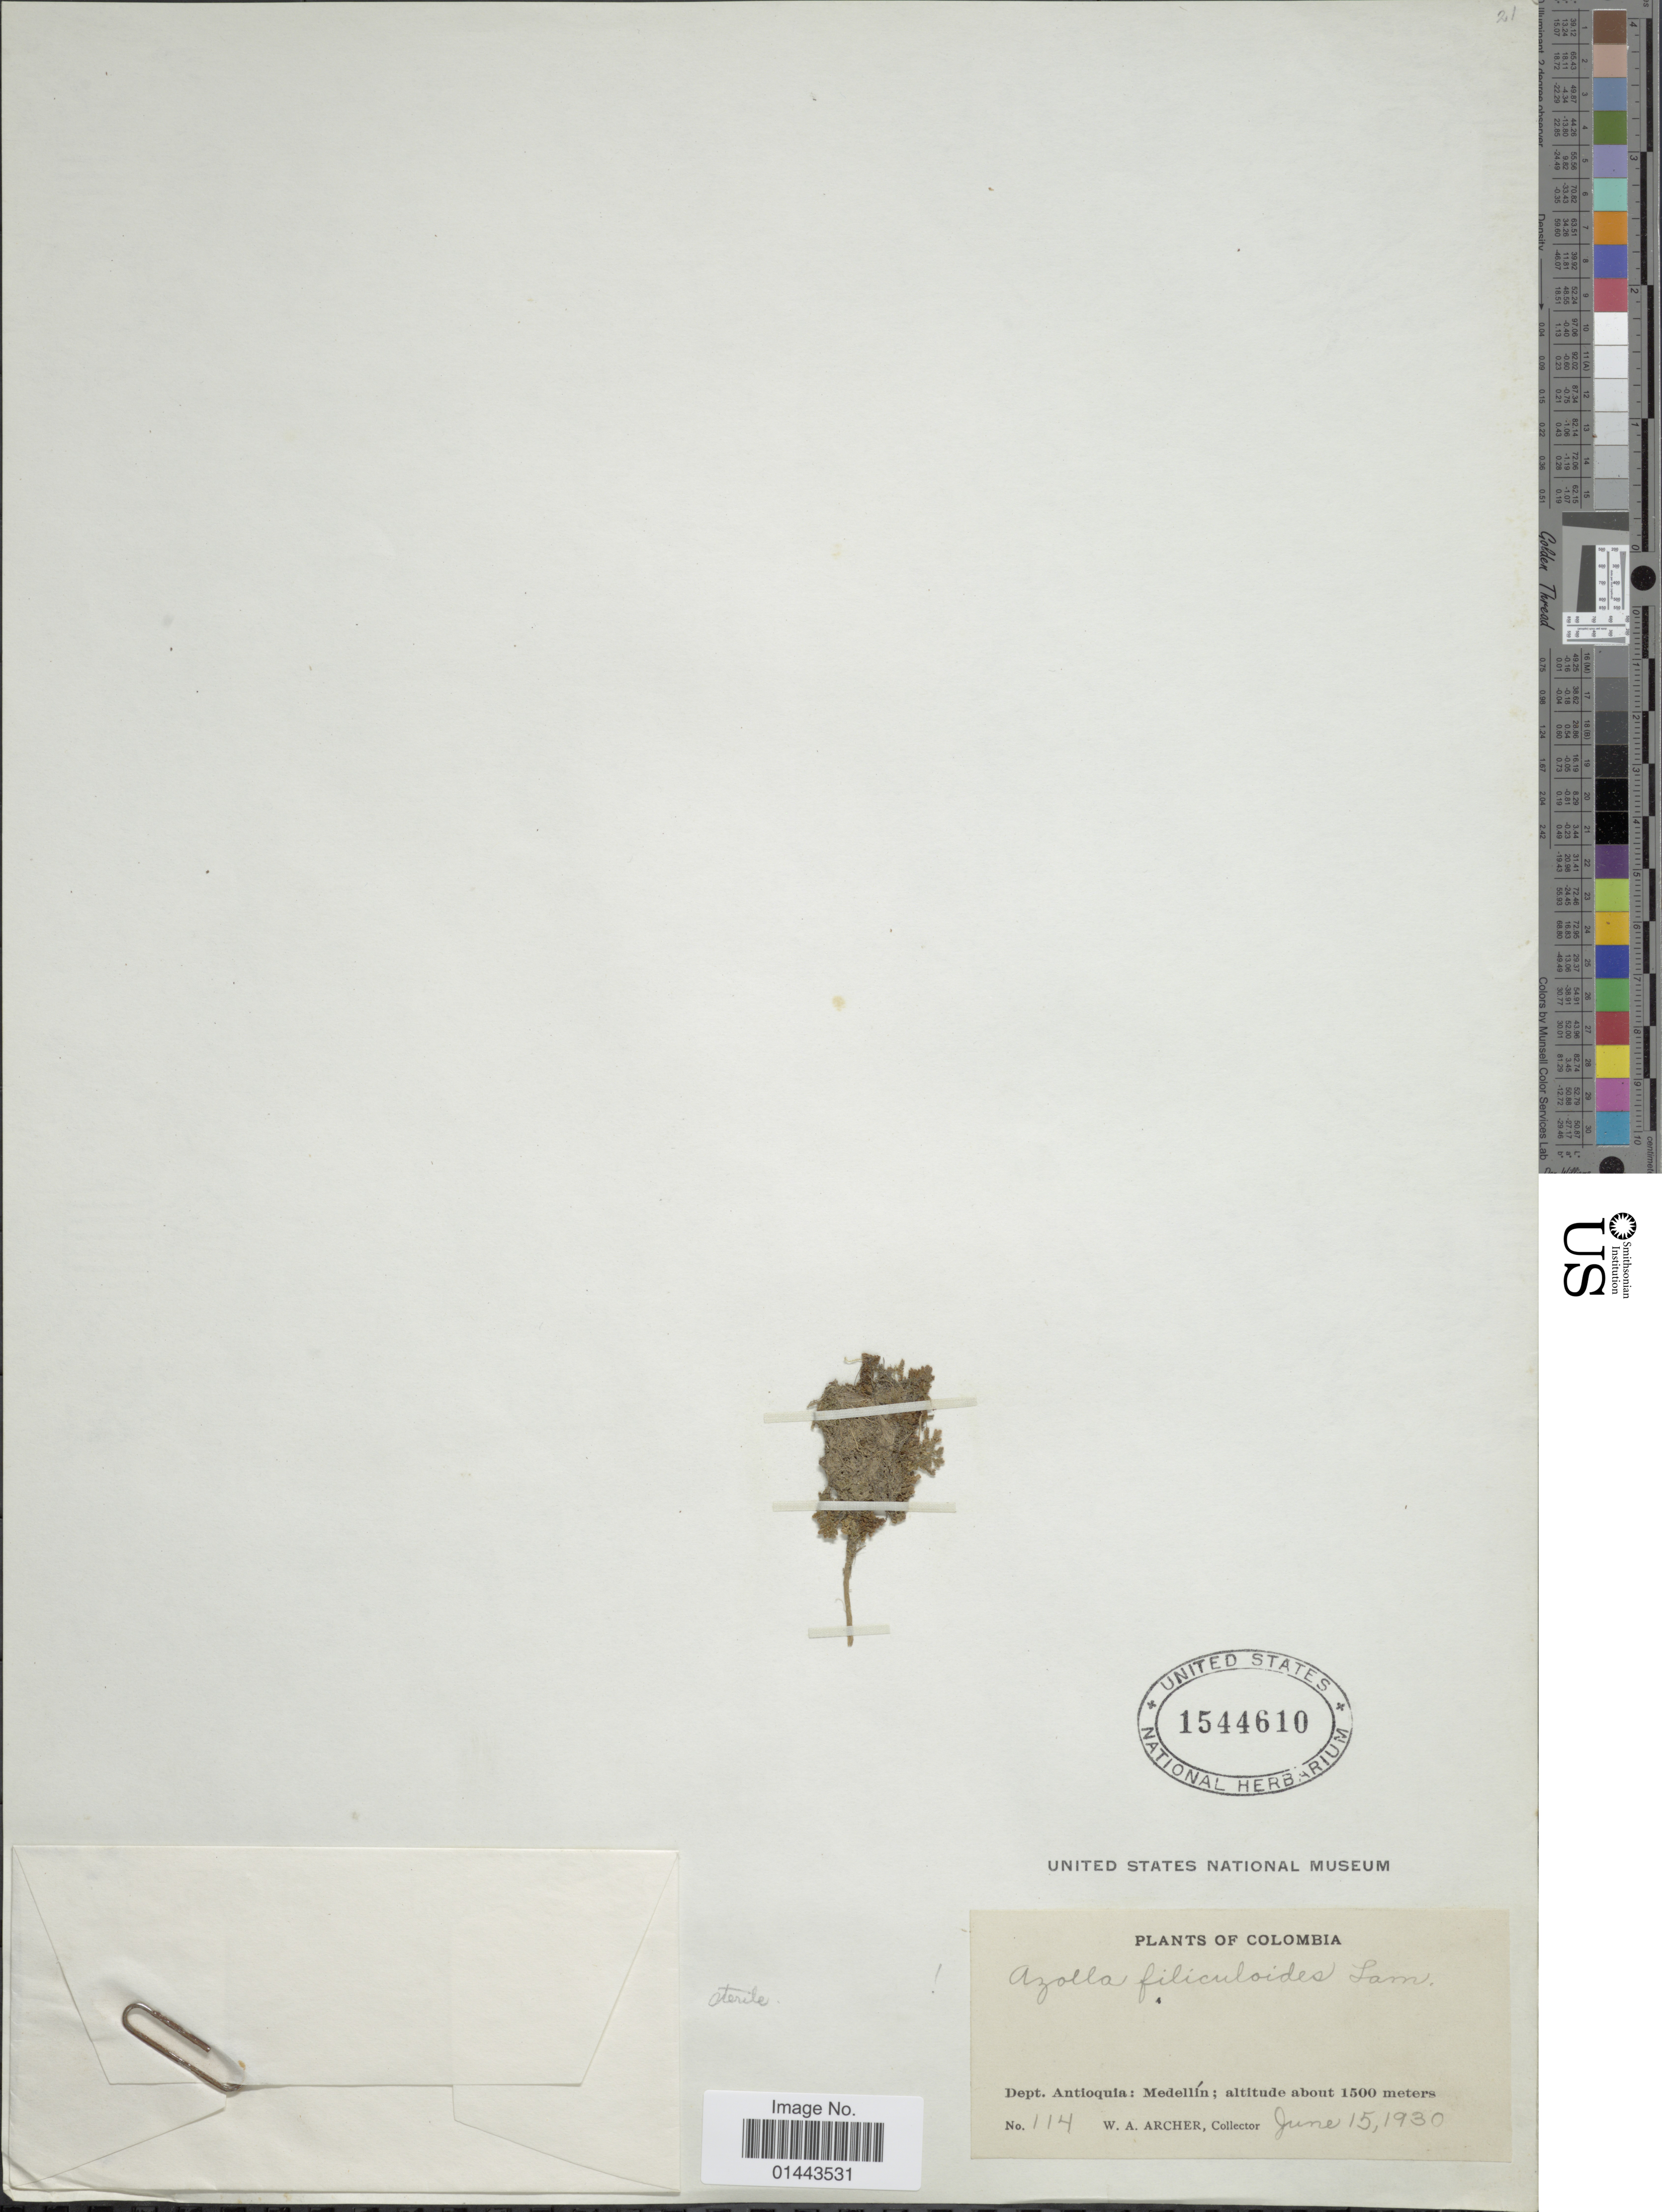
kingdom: Plantae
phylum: Tracheophyta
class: Polypodiopsida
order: Salviniales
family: Salviniaceae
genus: Azolla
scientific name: Azolla filiculoides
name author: Lam.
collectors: W. A. Archer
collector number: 114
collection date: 1930-06-15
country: Colombia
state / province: Antioquia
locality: Medellin.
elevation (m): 1500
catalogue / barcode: US 1544610